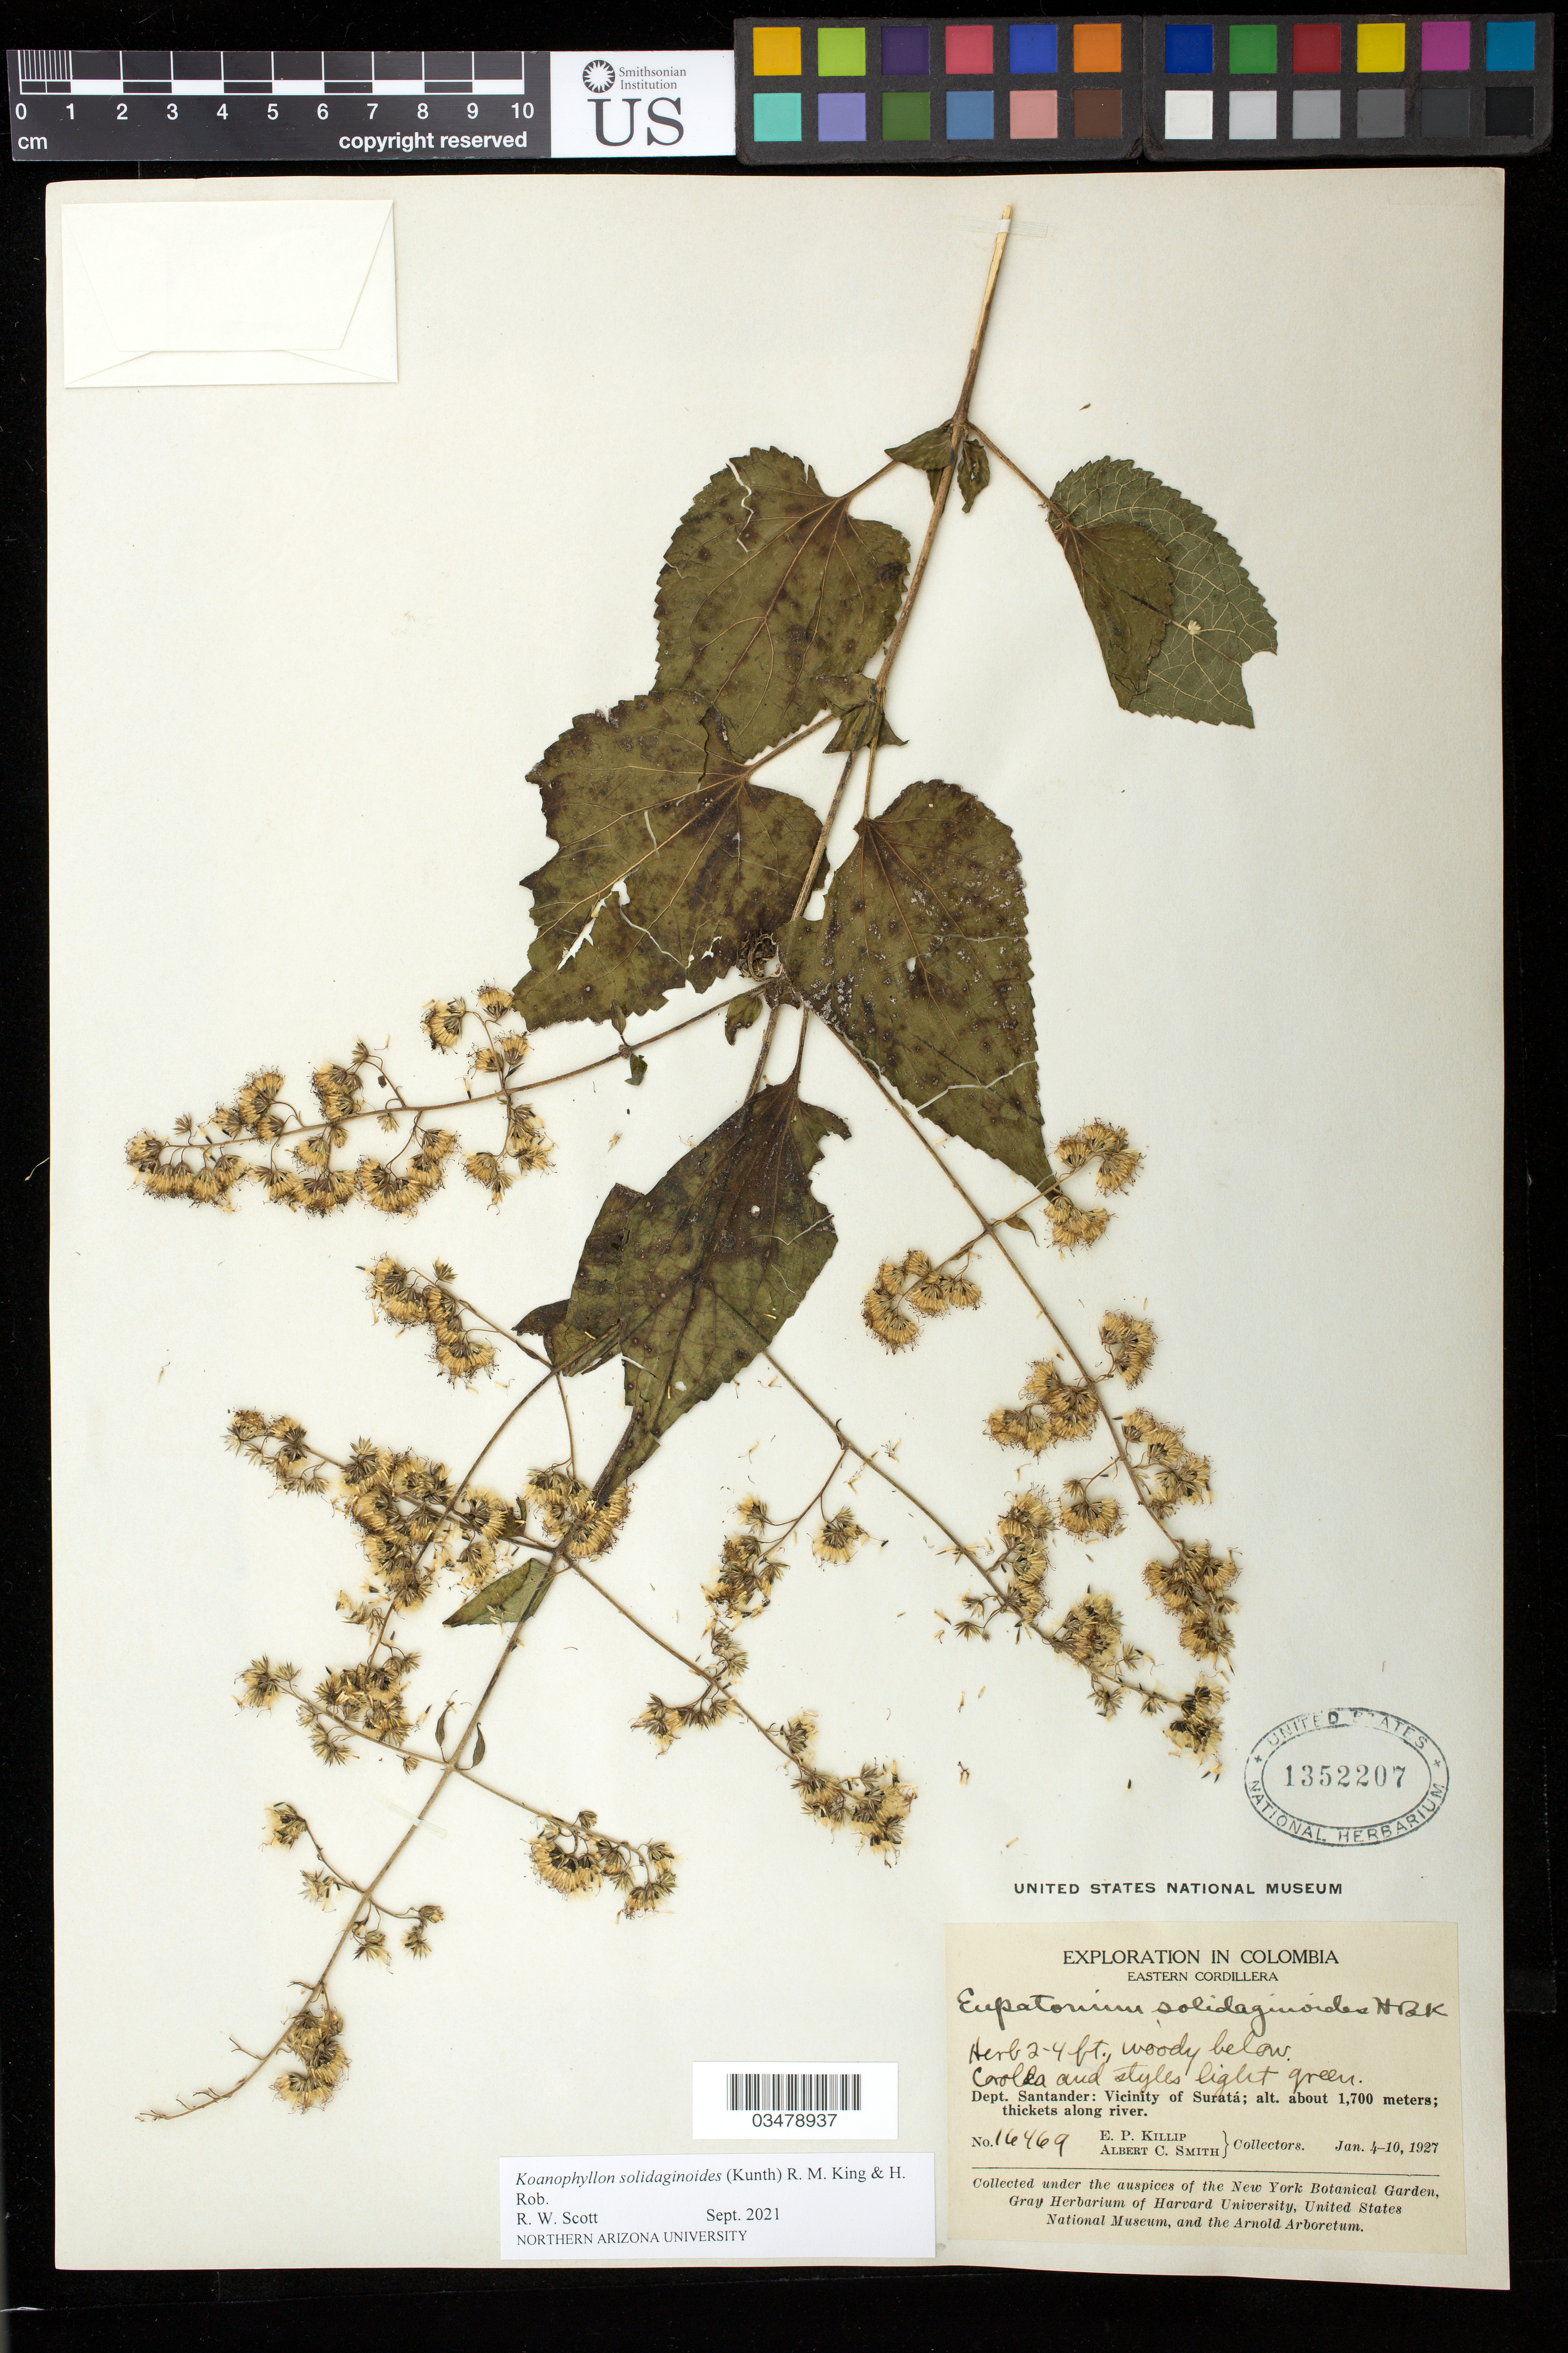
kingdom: Plantae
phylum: Tracheophyta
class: Magnoliopsida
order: Asterales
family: Asteraceae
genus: Koanophyllon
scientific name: Koanophyllon solidaginoides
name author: (Kunth) R.M. King & H. Rob.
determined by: Scott, R. W.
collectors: E. P. Killip & A. C. Smith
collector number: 16469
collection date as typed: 04 Jan 1927 to 10 Jan 1927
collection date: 1927-01-04/1927-01-10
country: Colombia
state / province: Norte de Santander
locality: Vicinity of Suarta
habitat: Thickets along river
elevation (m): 1600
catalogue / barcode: US 1352207